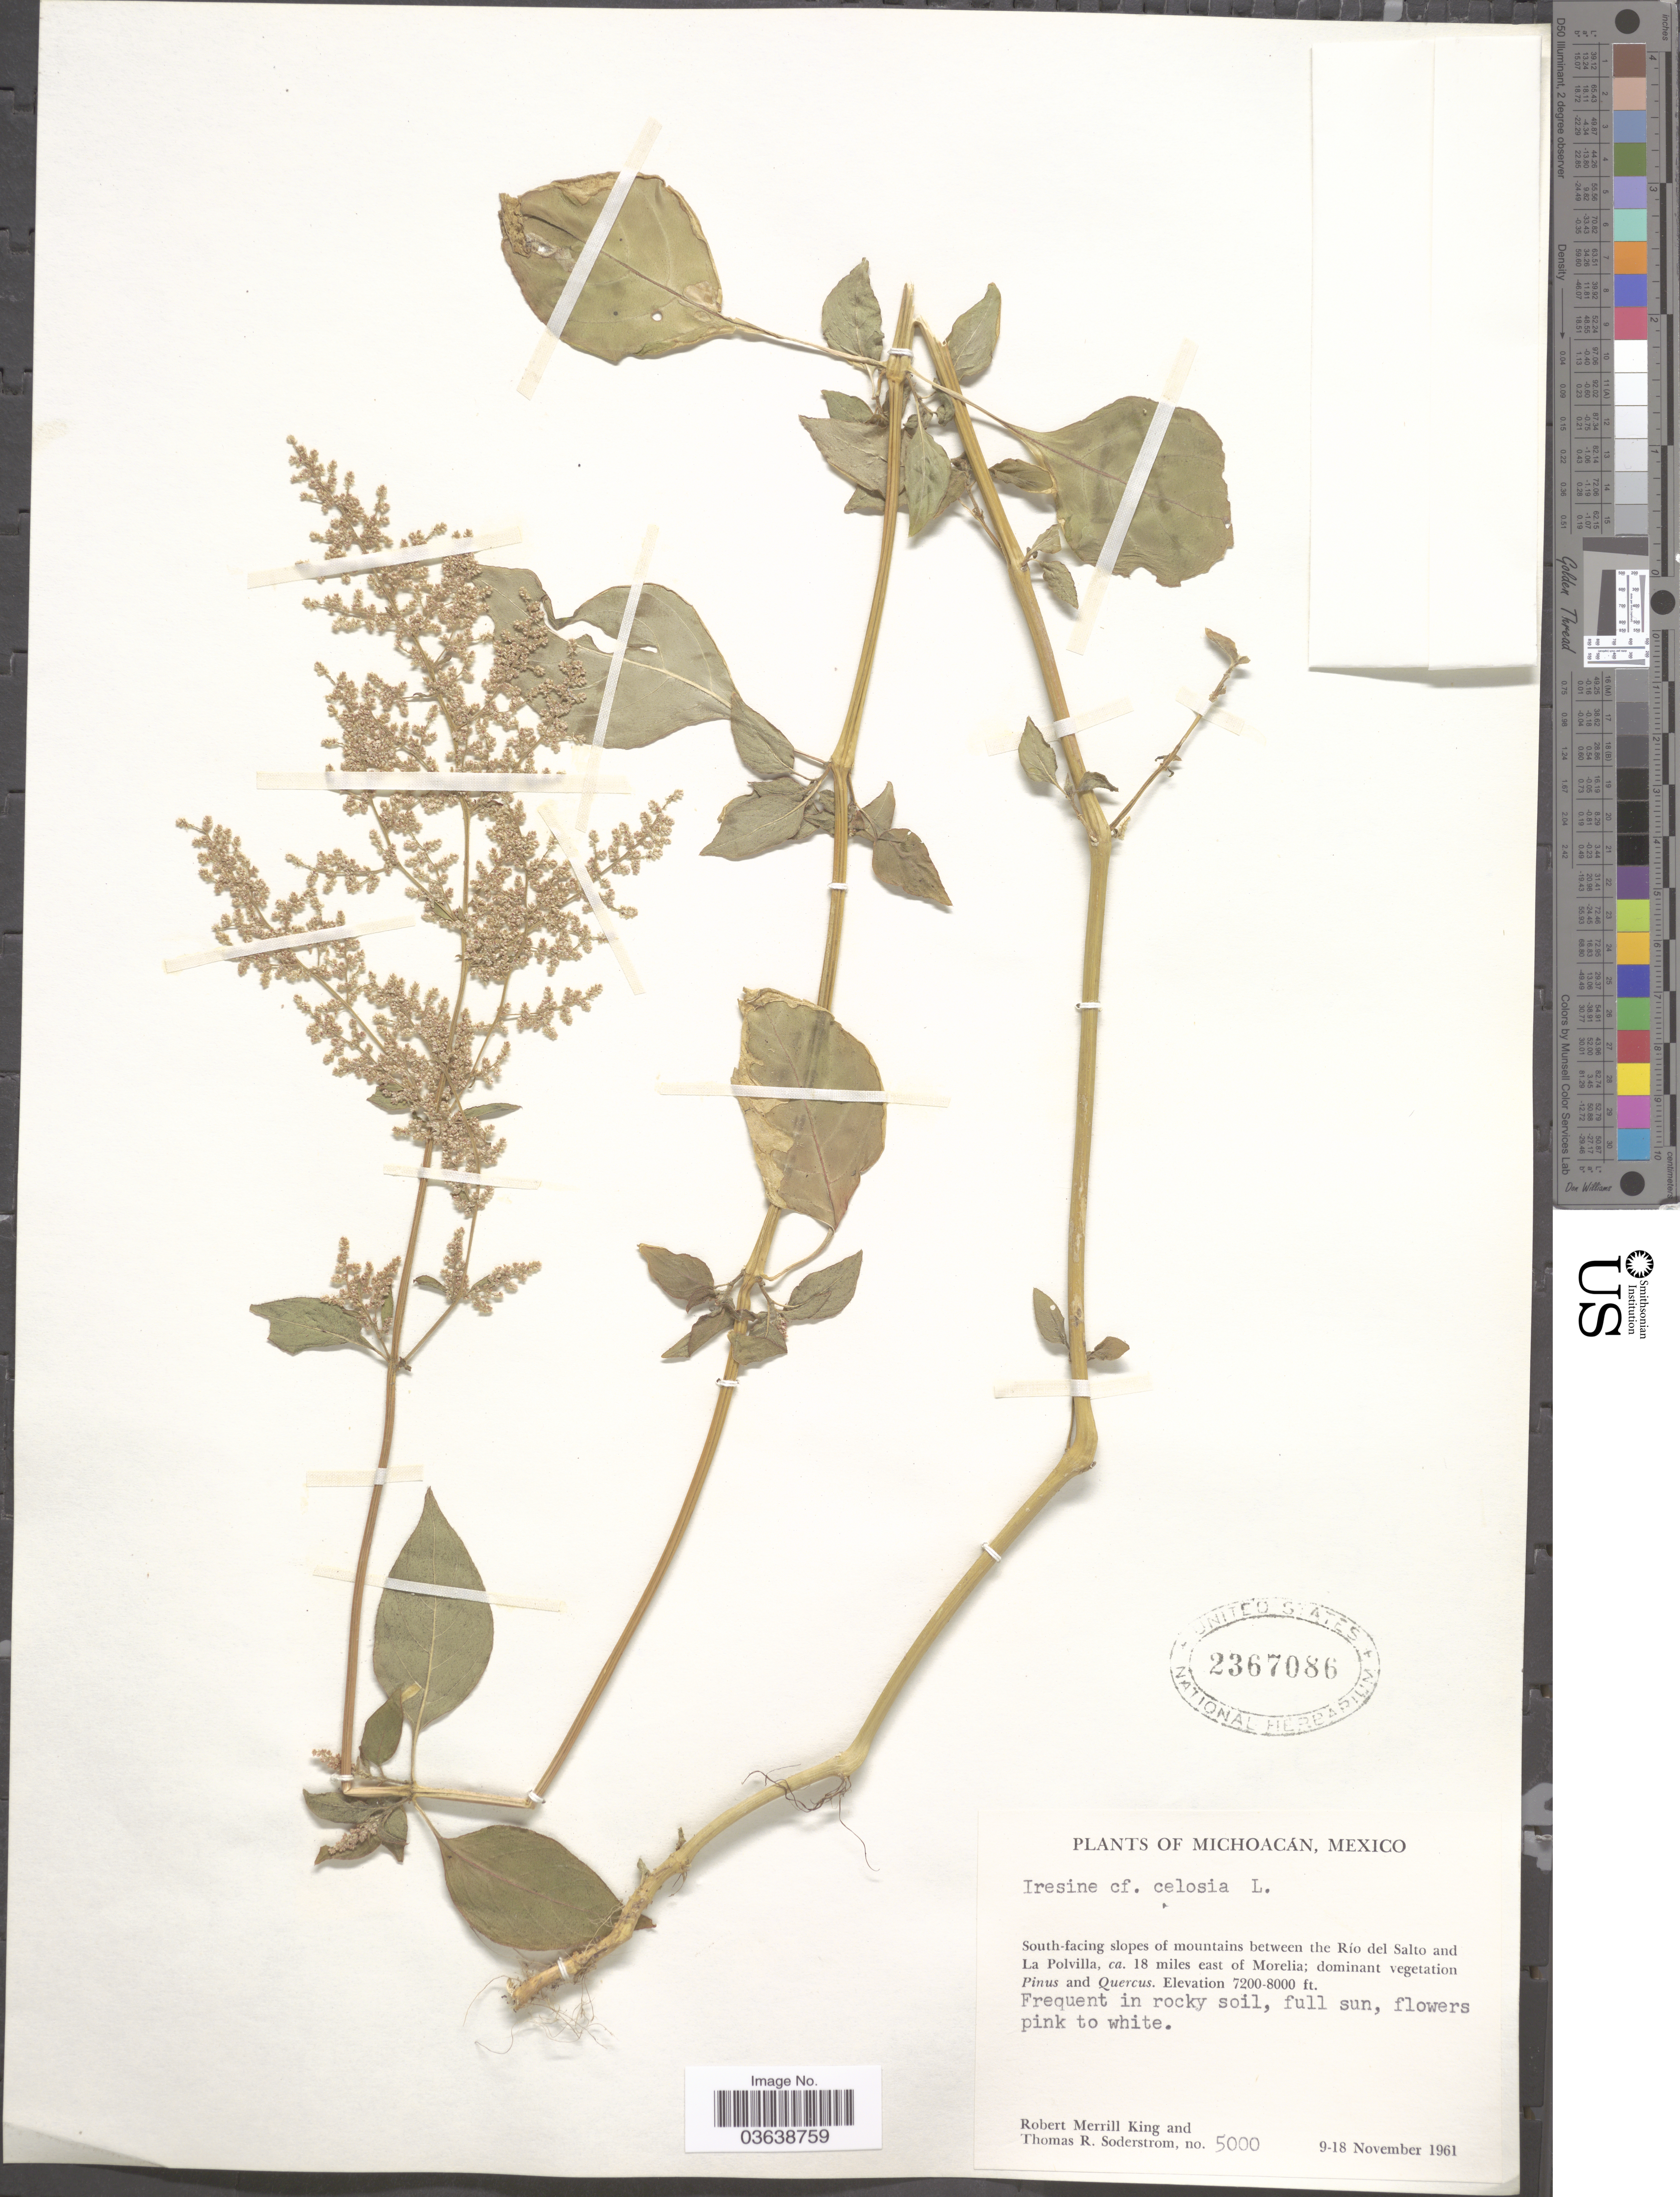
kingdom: Plantae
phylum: Tracheophyta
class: Magnoliopsida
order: Caryophyllales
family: Amaranthaceae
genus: Iresine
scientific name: Iresine celosia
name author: L.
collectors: R. M. King & T. R. Soderstrom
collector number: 5000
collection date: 1961-11-09/1961-11-18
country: Mexico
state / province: Michoacán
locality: South-facing slopes of mountains between the Río del Salto and La Polvilla, ca. 18 miles east of Morelia.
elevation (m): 2195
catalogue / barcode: US 2367086